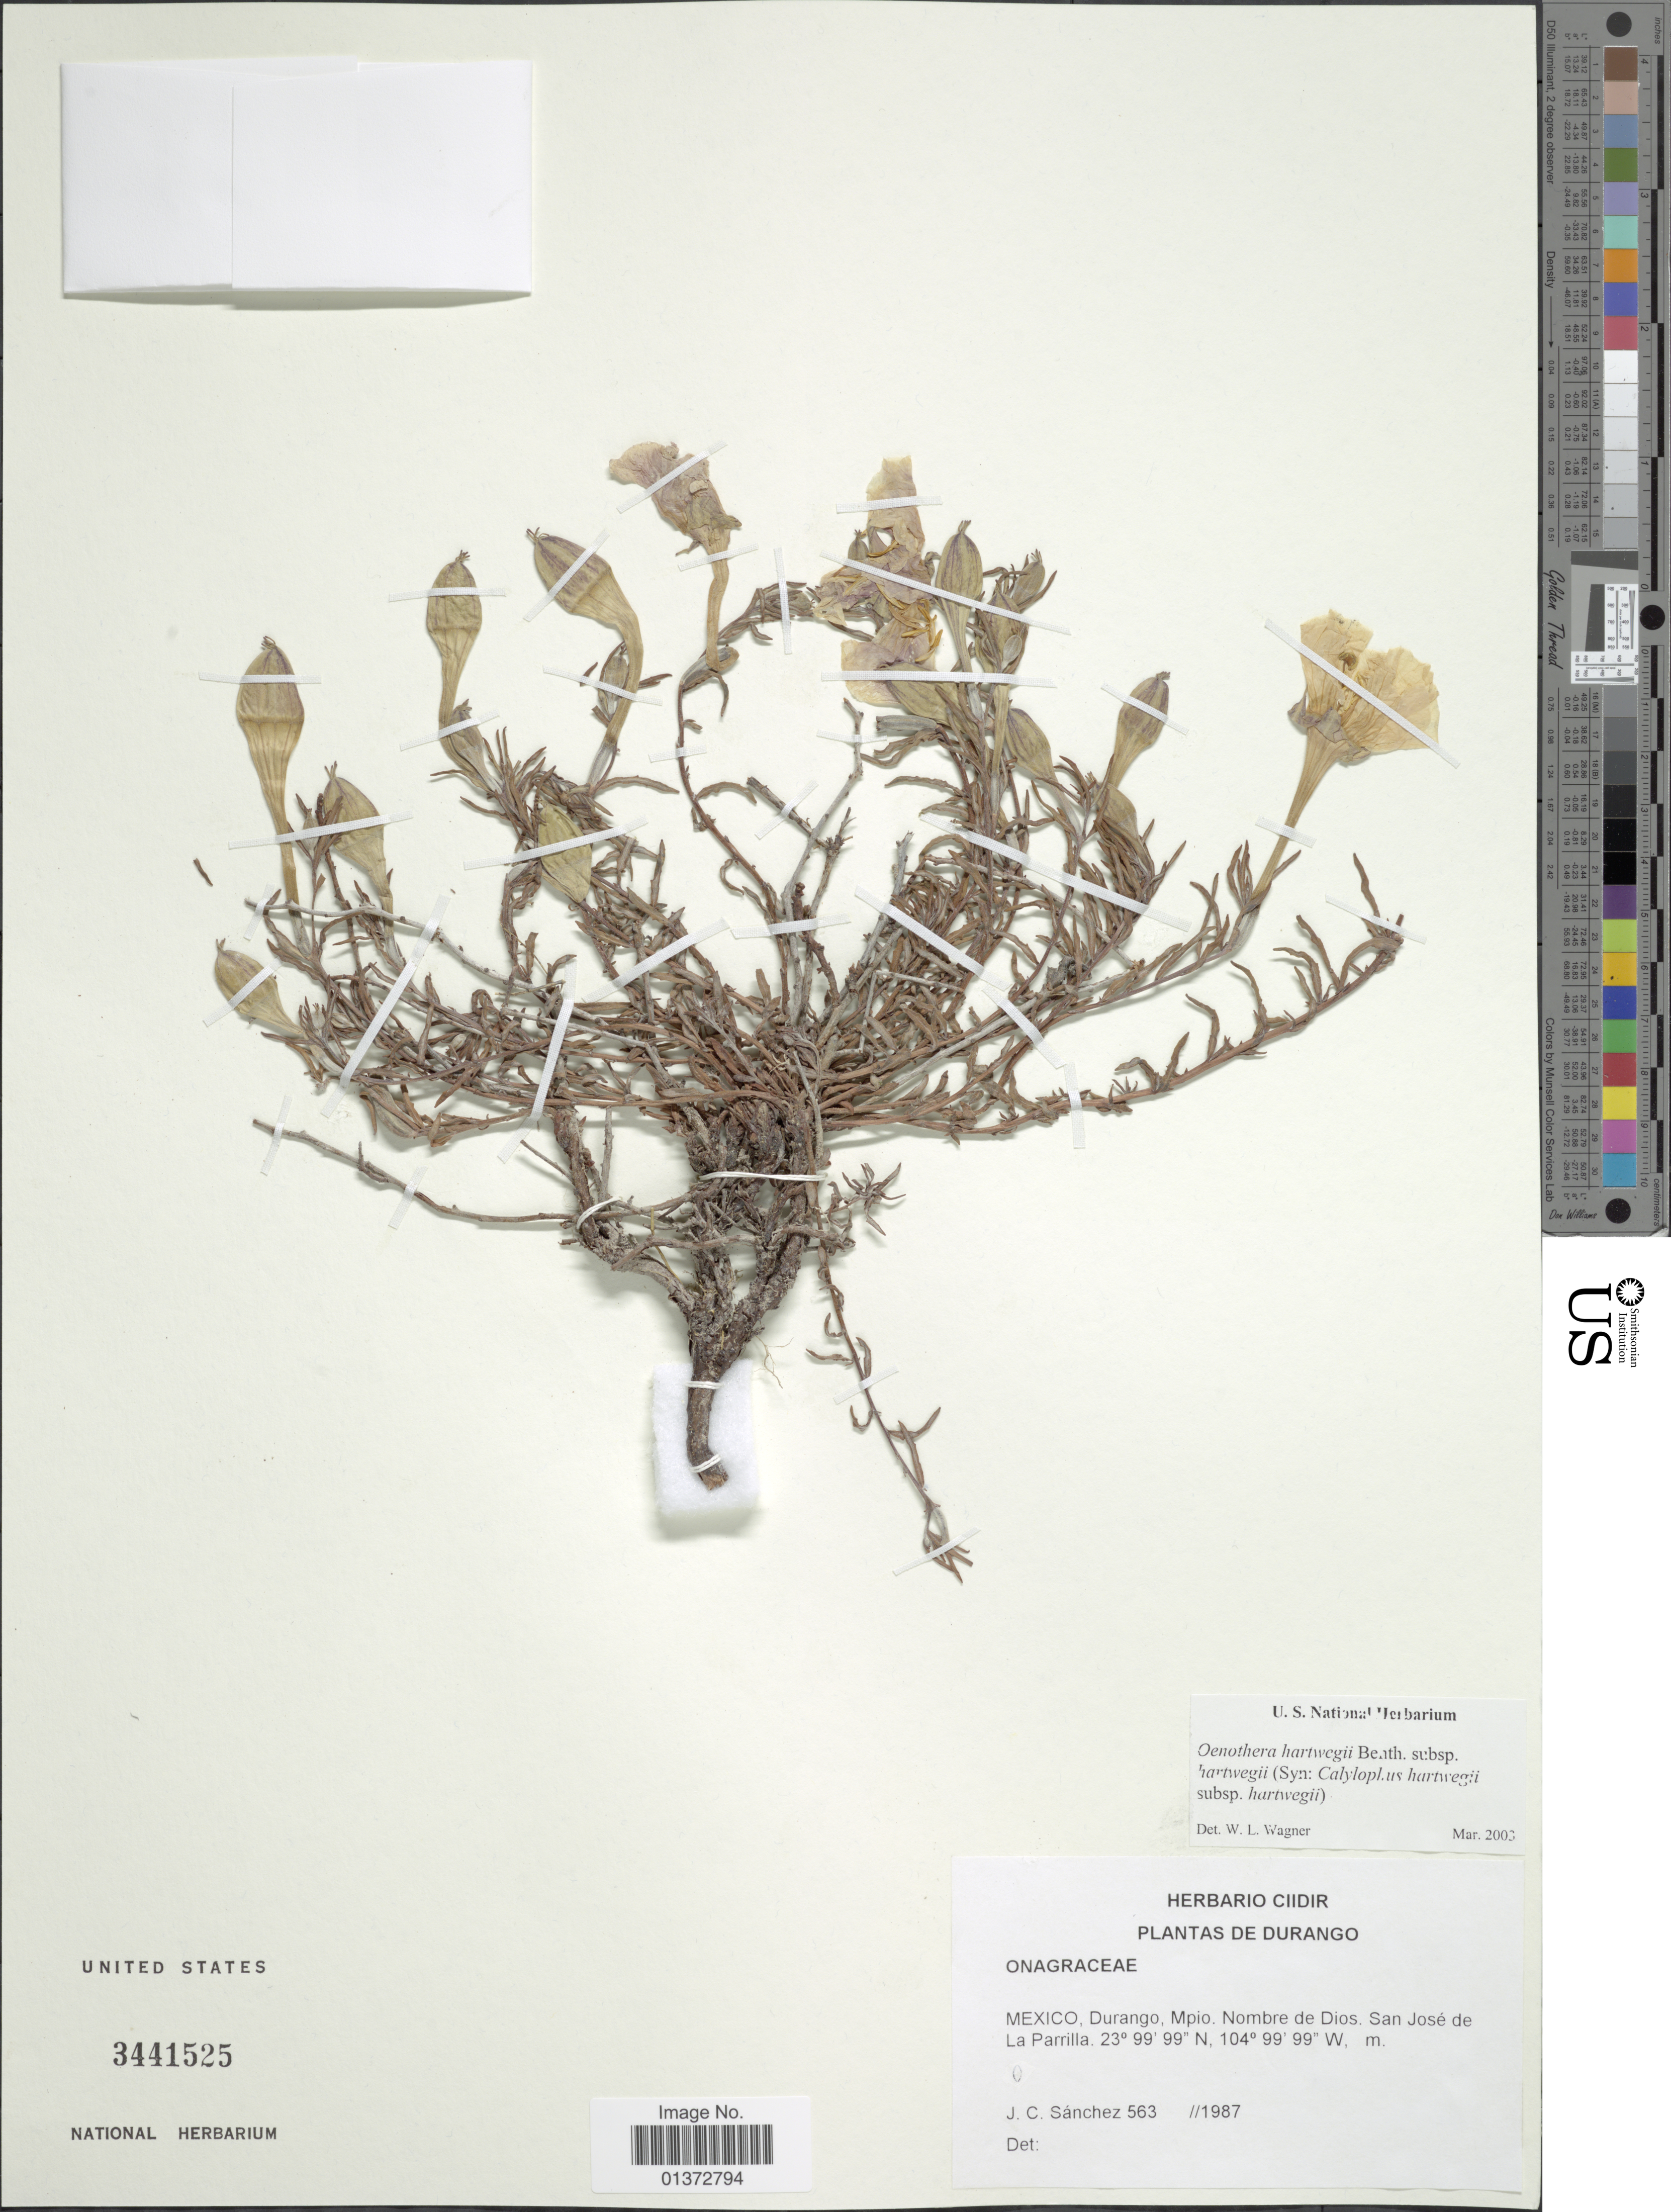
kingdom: Plantae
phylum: Tracheophyta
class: Magnoliopsida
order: Myrtales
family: Onagraceae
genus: Oenothera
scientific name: Oenothera hartwegii subsp. hartwegii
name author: Benth.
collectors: J. Sánchez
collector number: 563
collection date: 1987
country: Mexico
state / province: Durango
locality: Mpio. Nombre de Dios, San José de La Parrilla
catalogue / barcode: US 3441525